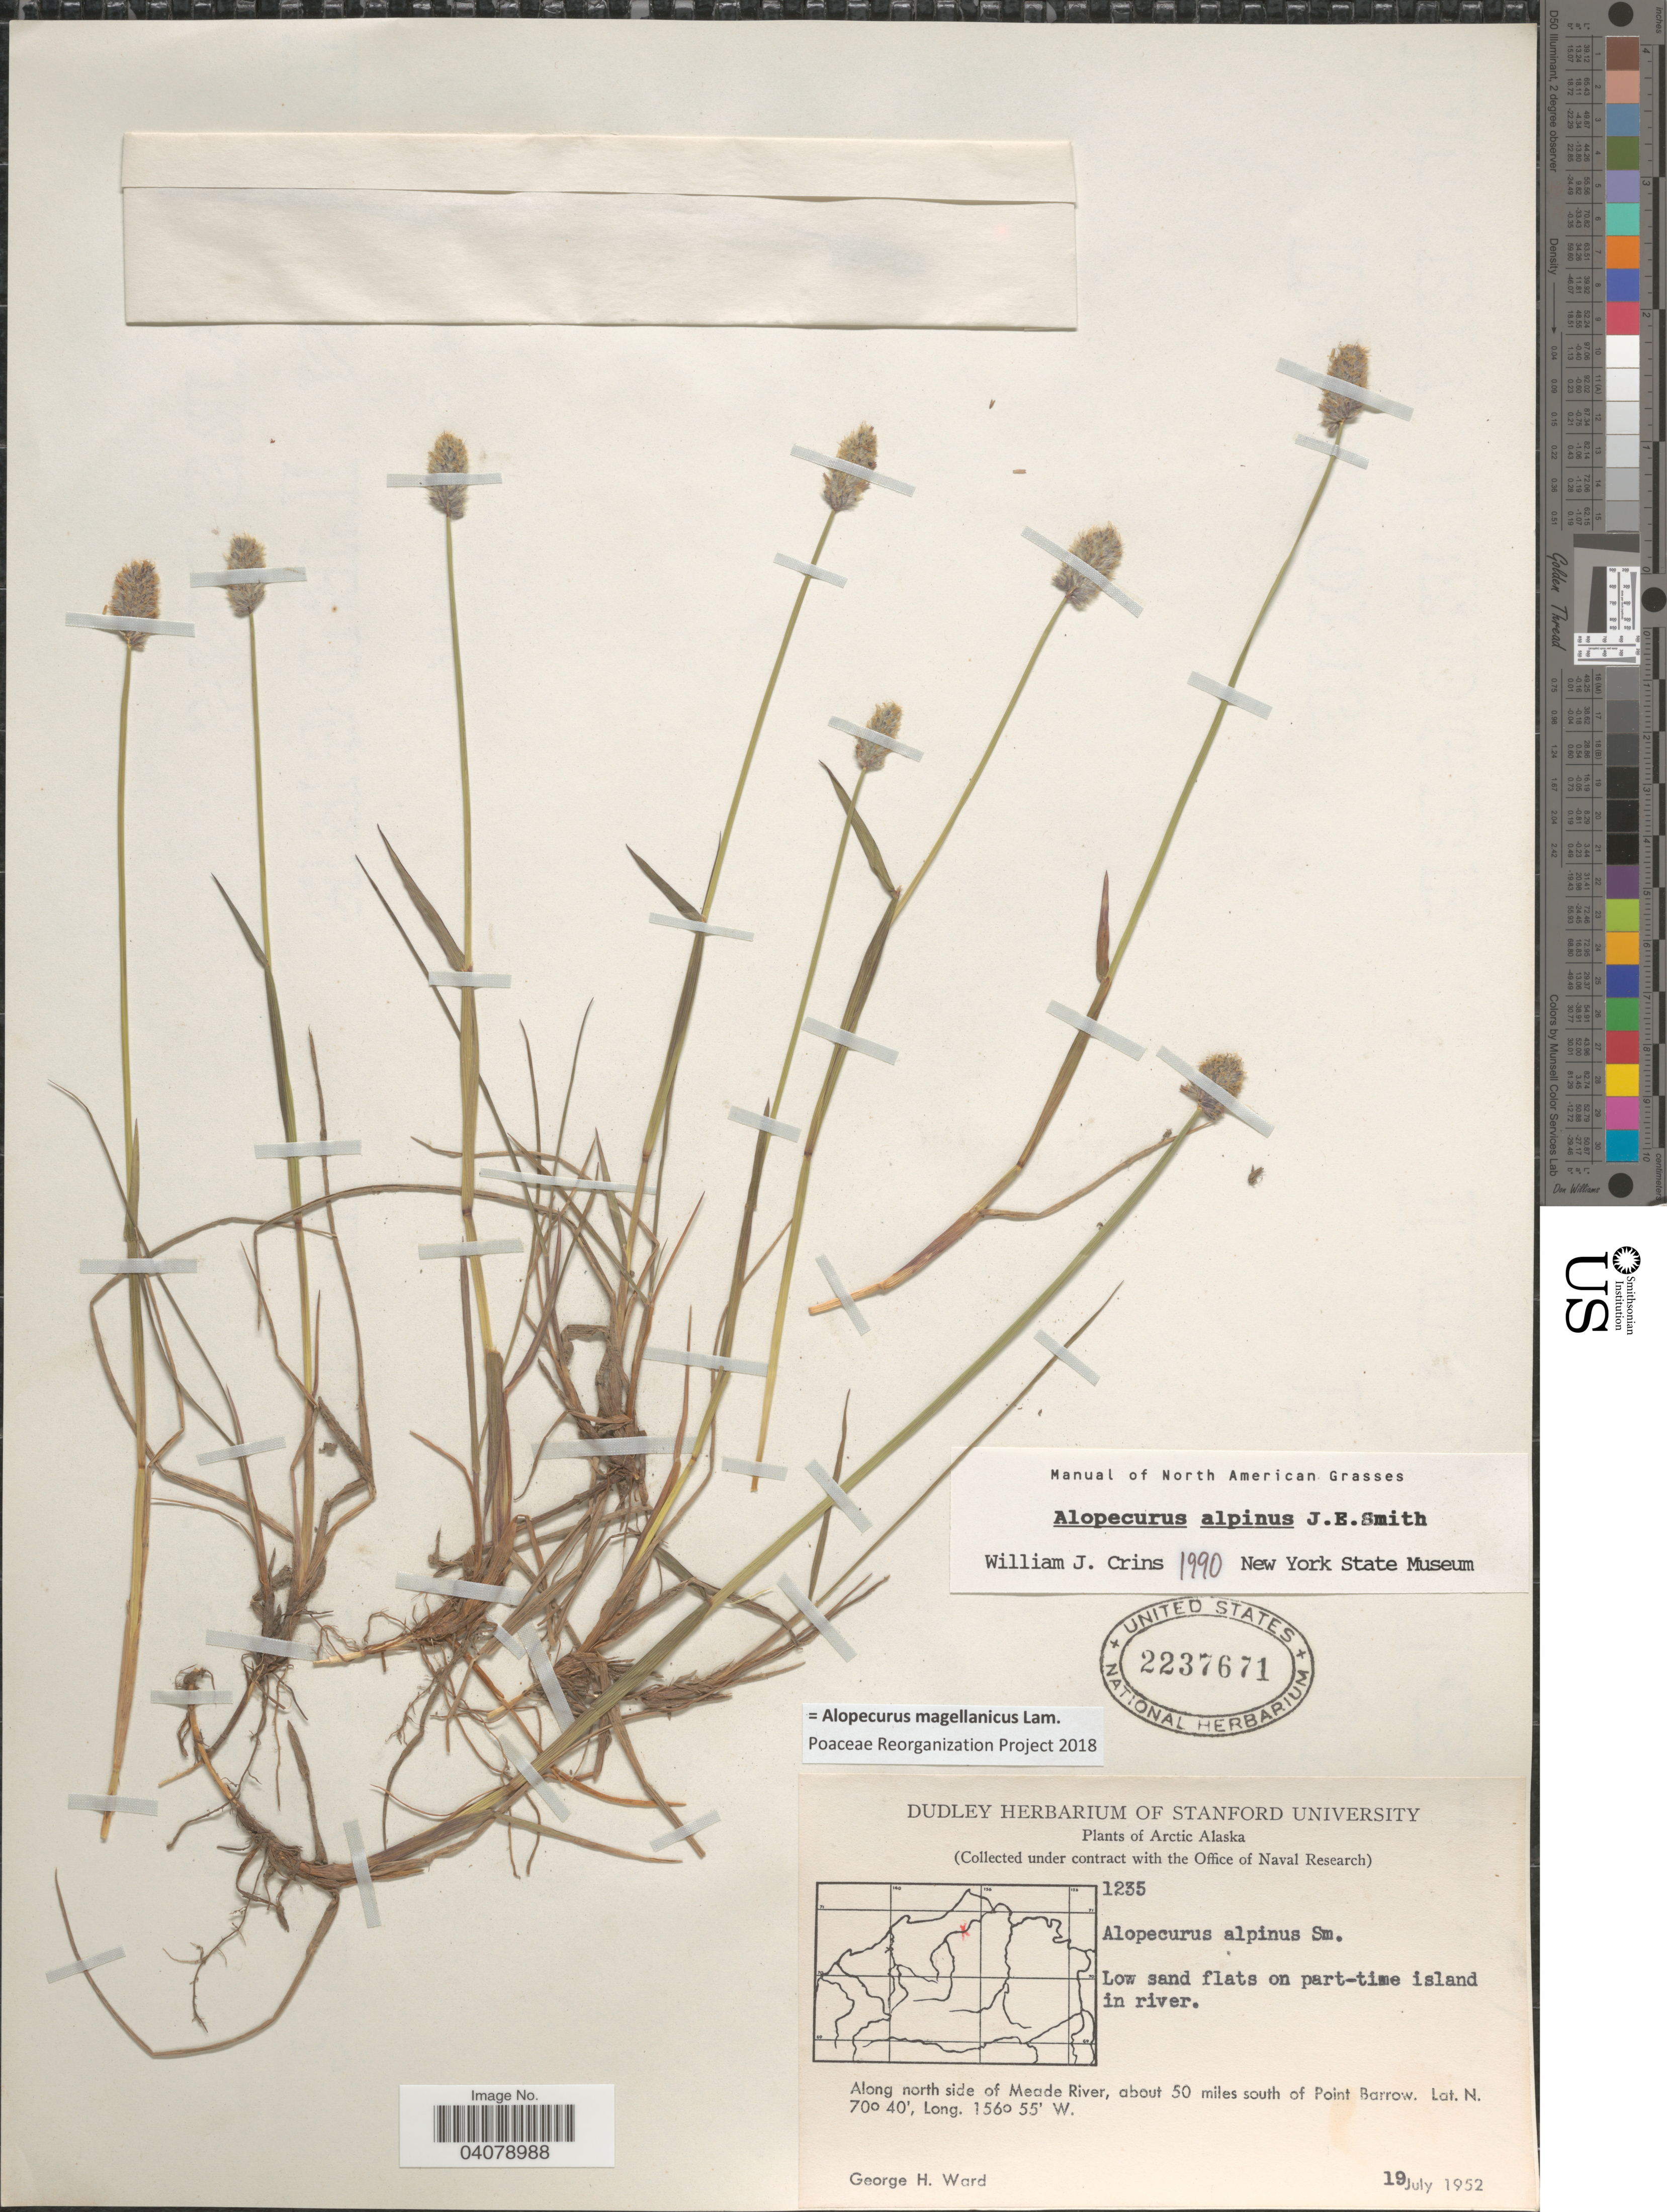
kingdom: Plantae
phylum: Tracheophyta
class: Liliopsida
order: Poales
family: Poaceae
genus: Alopecurus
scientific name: Alopecurus magellanicus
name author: Lam.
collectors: G. H. Ward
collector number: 1235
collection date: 1952-07-19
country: United States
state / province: Alaska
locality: Arctic Alaska. Along north side of Meade River, about 50 miles south of Point Barrow.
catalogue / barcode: US 2237671